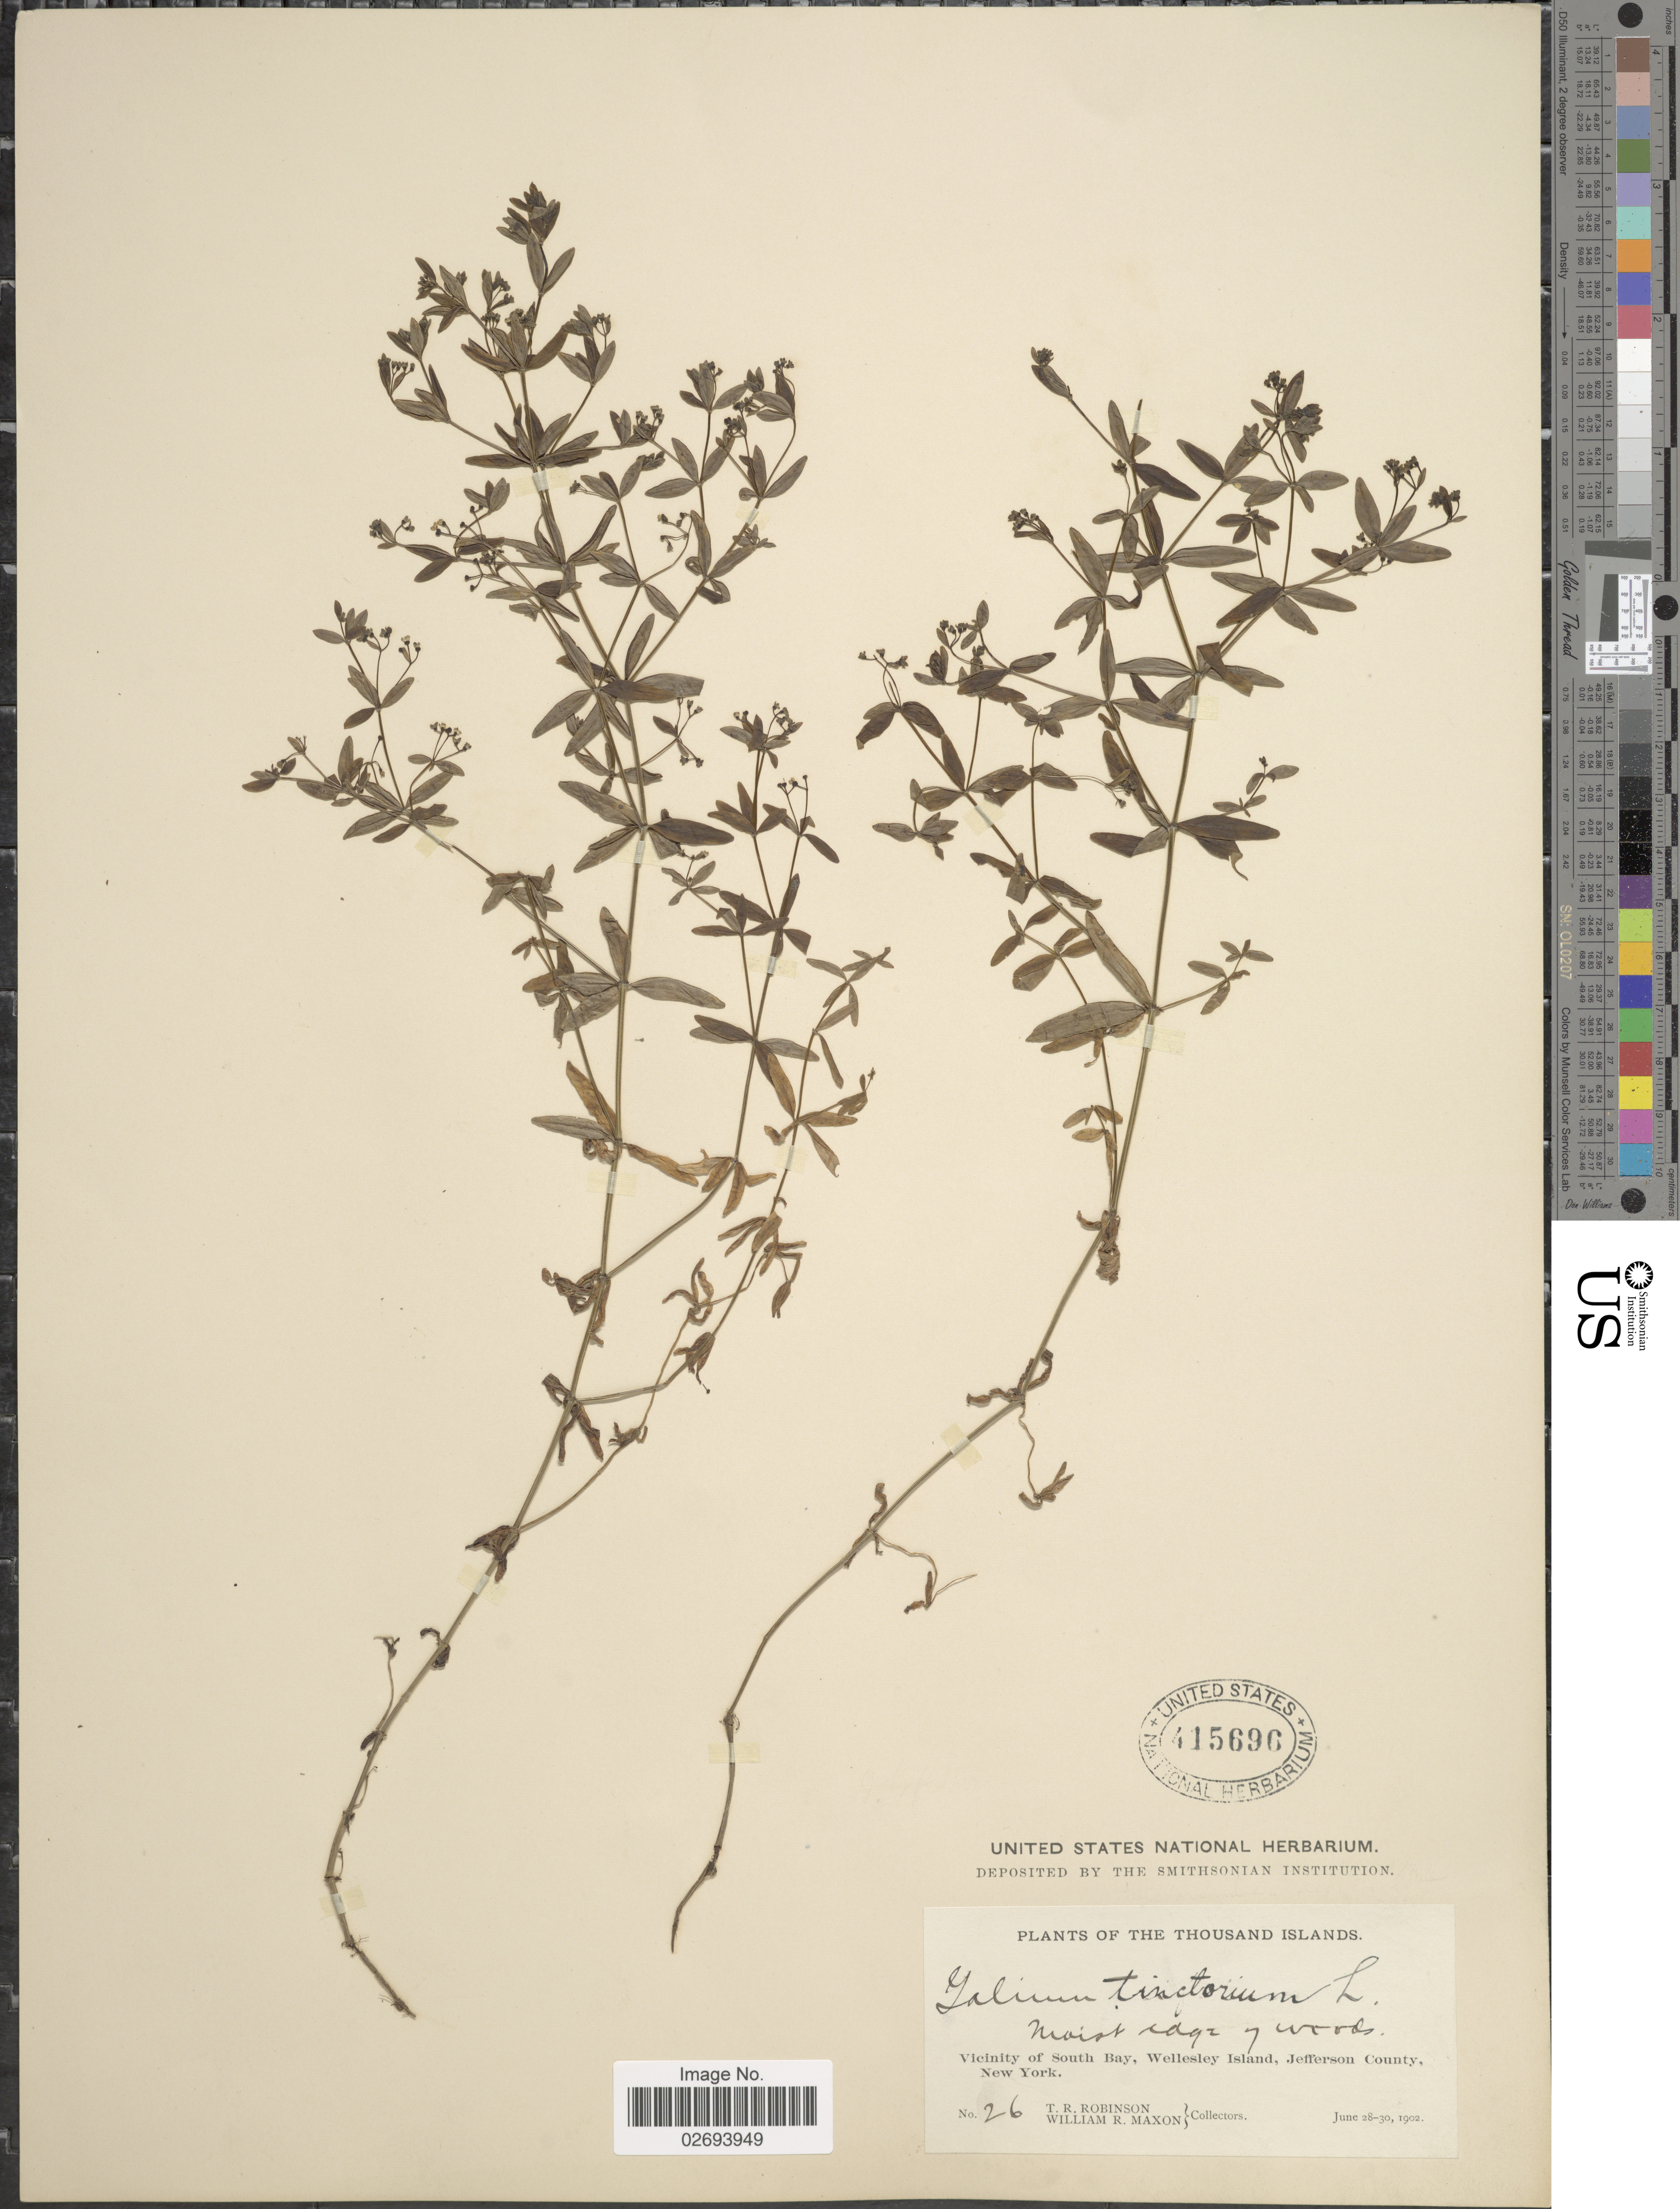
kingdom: Plantae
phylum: Tracheophyta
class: Magnoliopsida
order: Gentianales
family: Rubiaceae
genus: Galium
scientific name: Galium tinctorium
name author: (L.) Scop.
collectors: T. R. Robinson & W. R. Maxon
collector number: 26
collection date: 1902-06-28/1902-06-30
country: United States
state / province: New York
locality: Thousand Islands. Vicinity of South Bay, Wellesley Island, Jefferson County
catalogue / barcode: US 415696